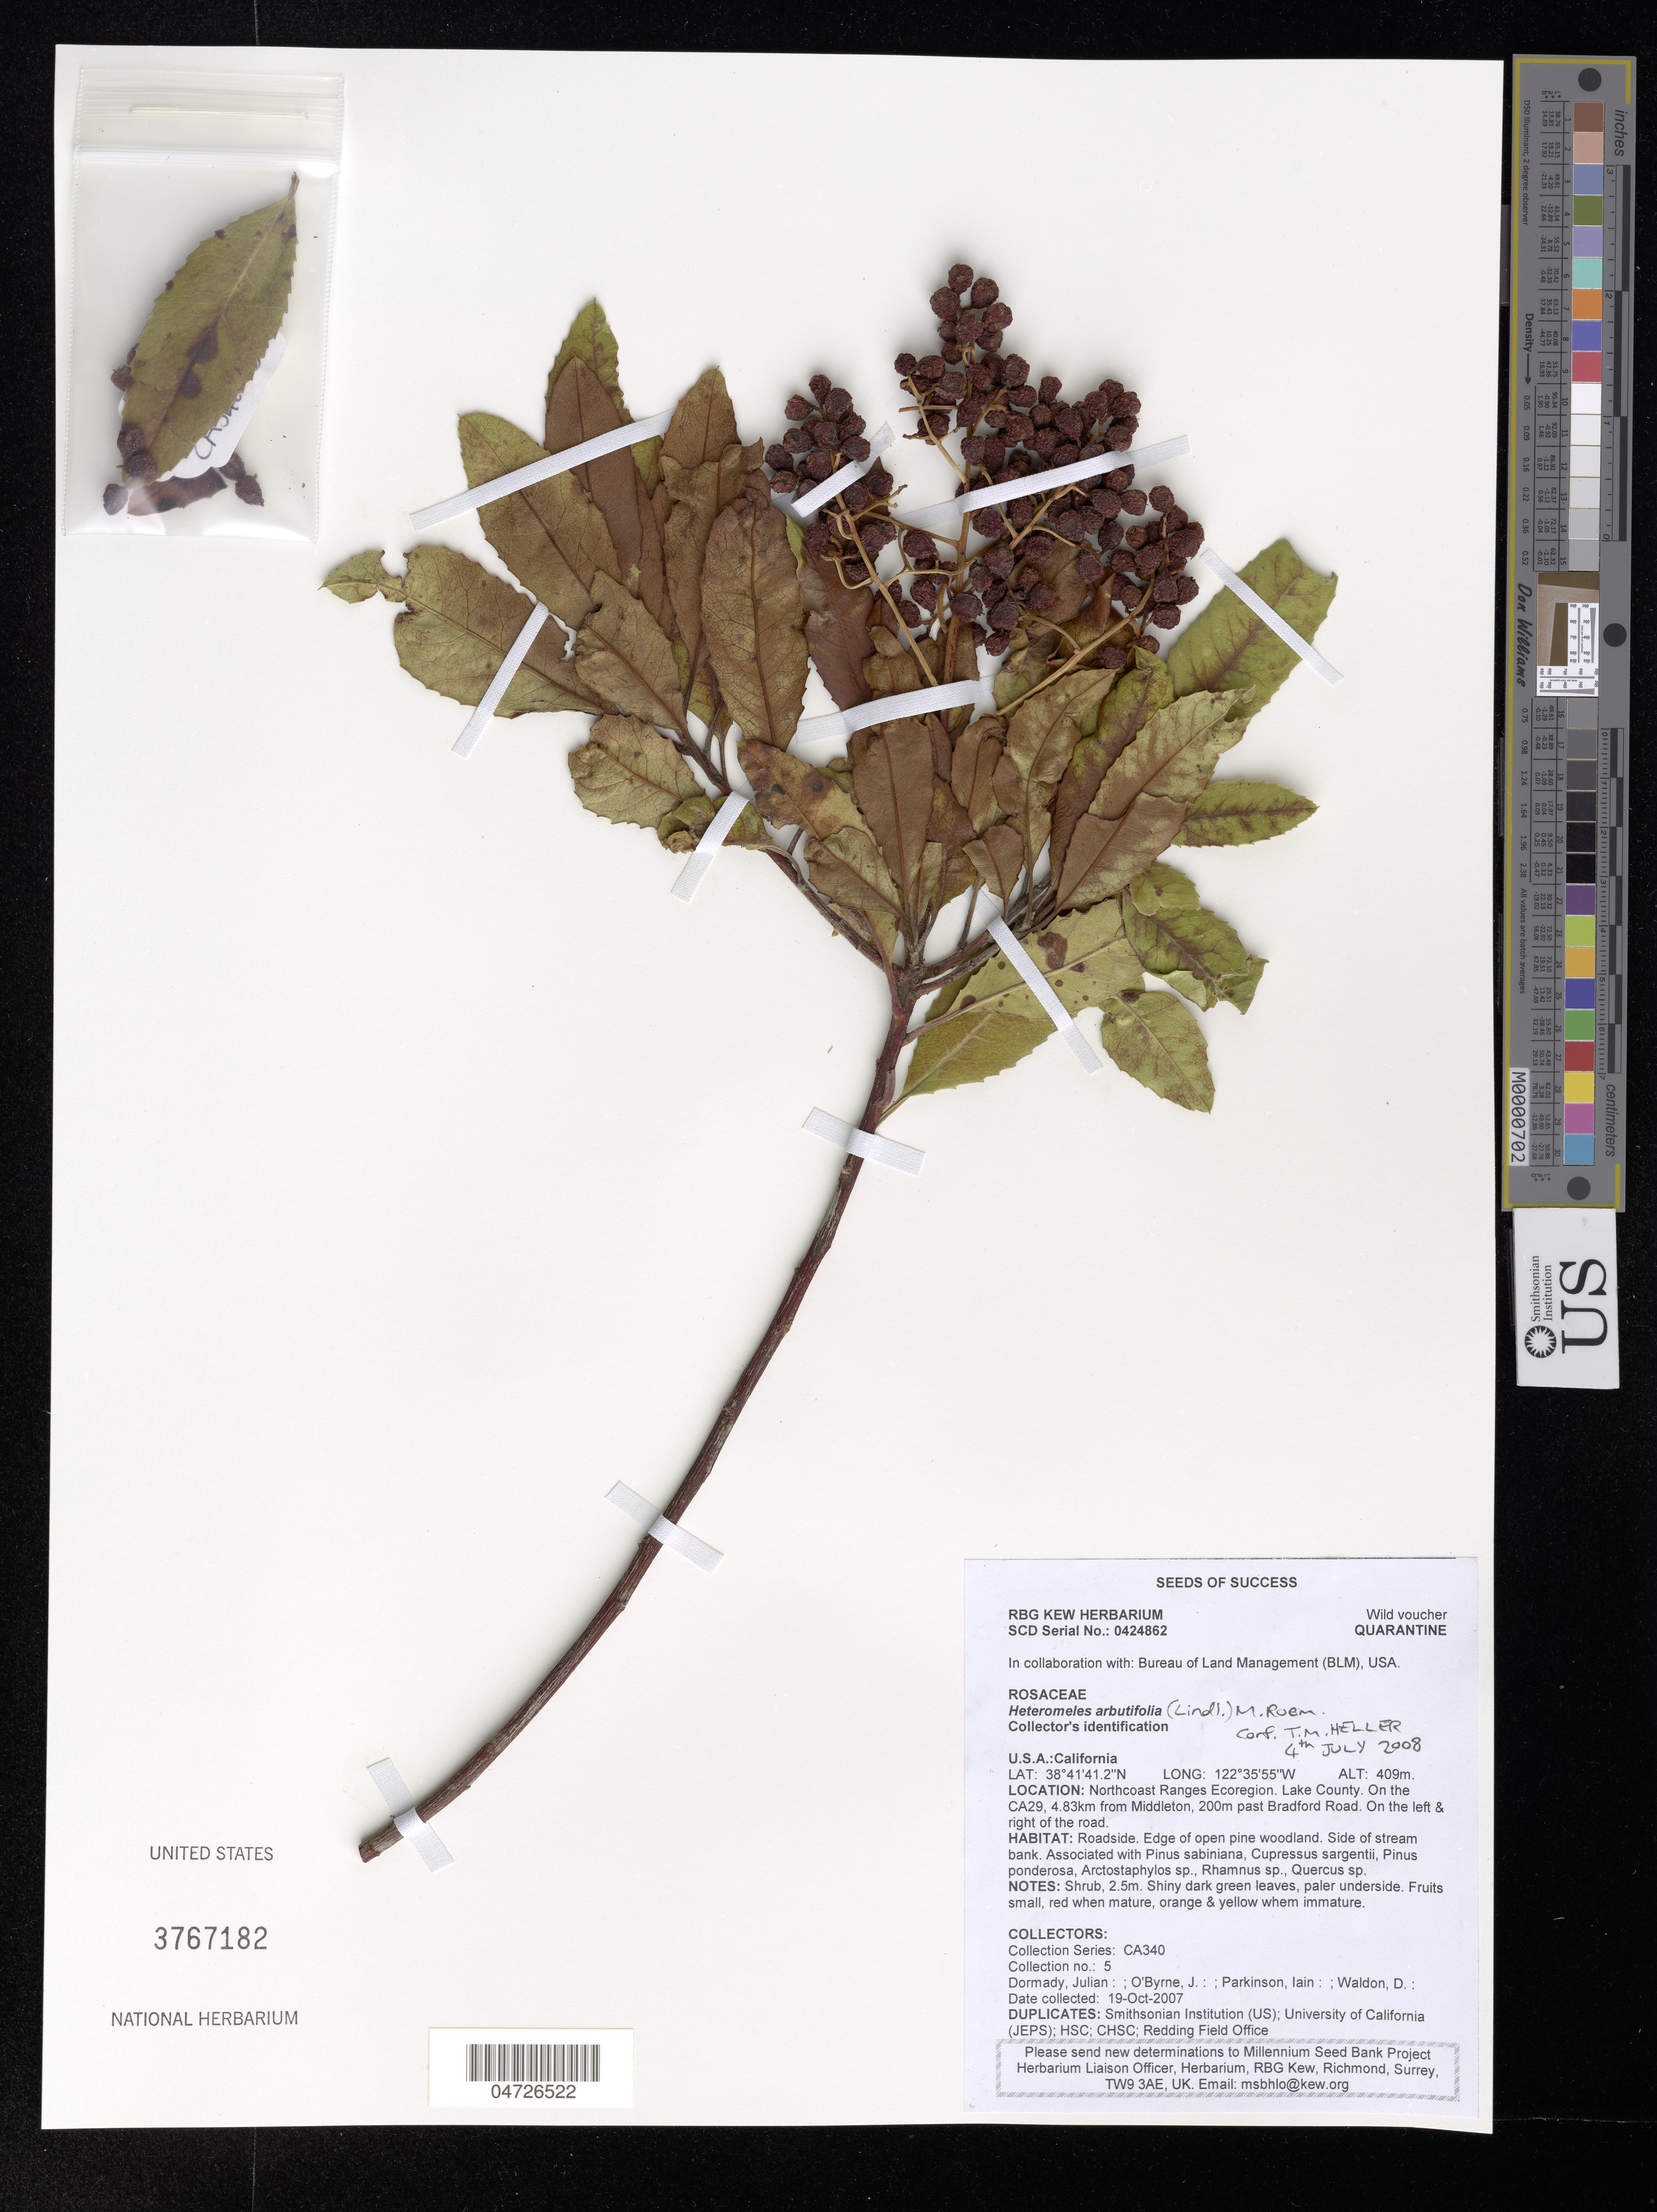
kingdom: Plantae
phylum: Tracheophyta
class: Magnoliopsida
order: Rosales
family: Rosaceae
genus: Heteromeles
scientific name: Heteromeles arbutifolia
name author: (Lindl.) Roemer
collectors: J. Dormady, J. O'Byrne, I. Parkinson & D. Waldon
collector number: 5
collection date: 2007-10-19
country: United States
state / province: California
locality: Northcoast Ranges Ecoregion. Lake County. On the CA29, 4.83km from Middleton, 200m past Bradford Road. On the left & right of the road.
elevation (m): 409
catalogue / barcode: US 3767182